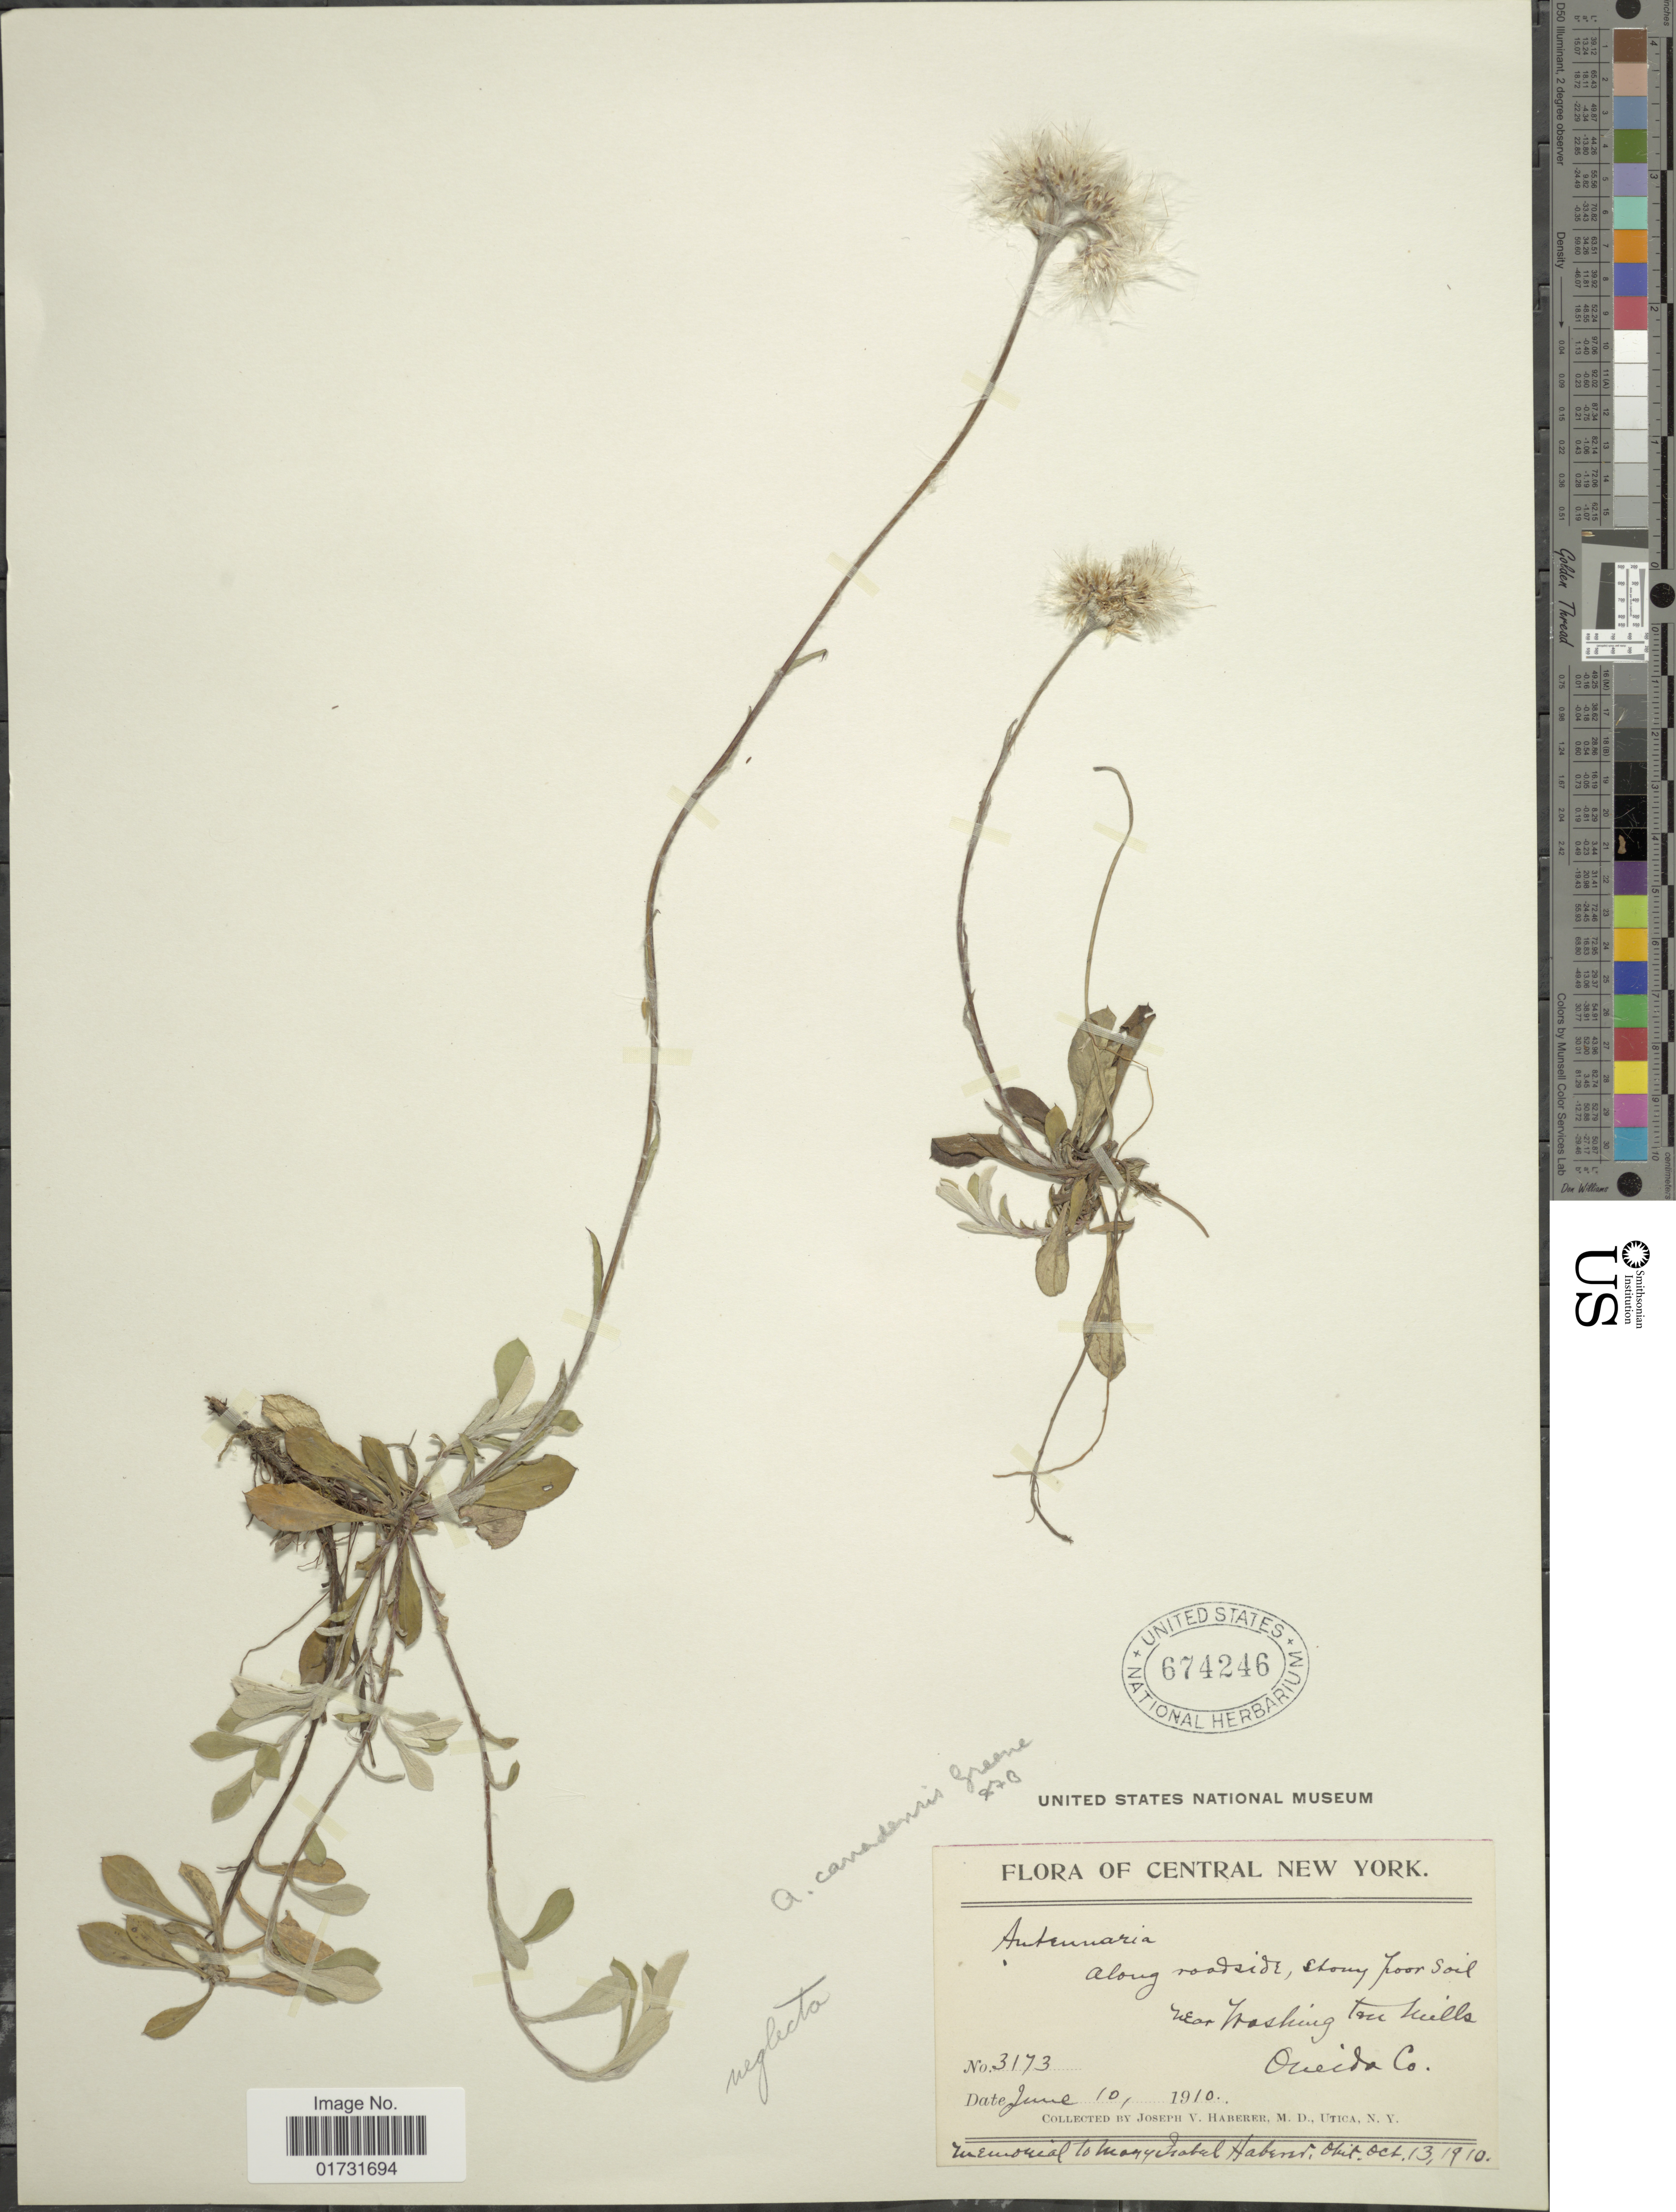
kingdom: Plantae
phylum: Tracheophyta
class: Magnoliopsida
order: Asterales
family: Asteraceae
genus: Antennaria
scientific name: Antennaria neglecta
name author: Greene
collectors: J. V. Haberer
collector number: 3173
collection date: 1910-06-10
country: United States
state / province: New York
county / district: Oneida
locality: Central New York. Near Washing ton hills. Oneida Co.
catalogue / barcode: US 674246